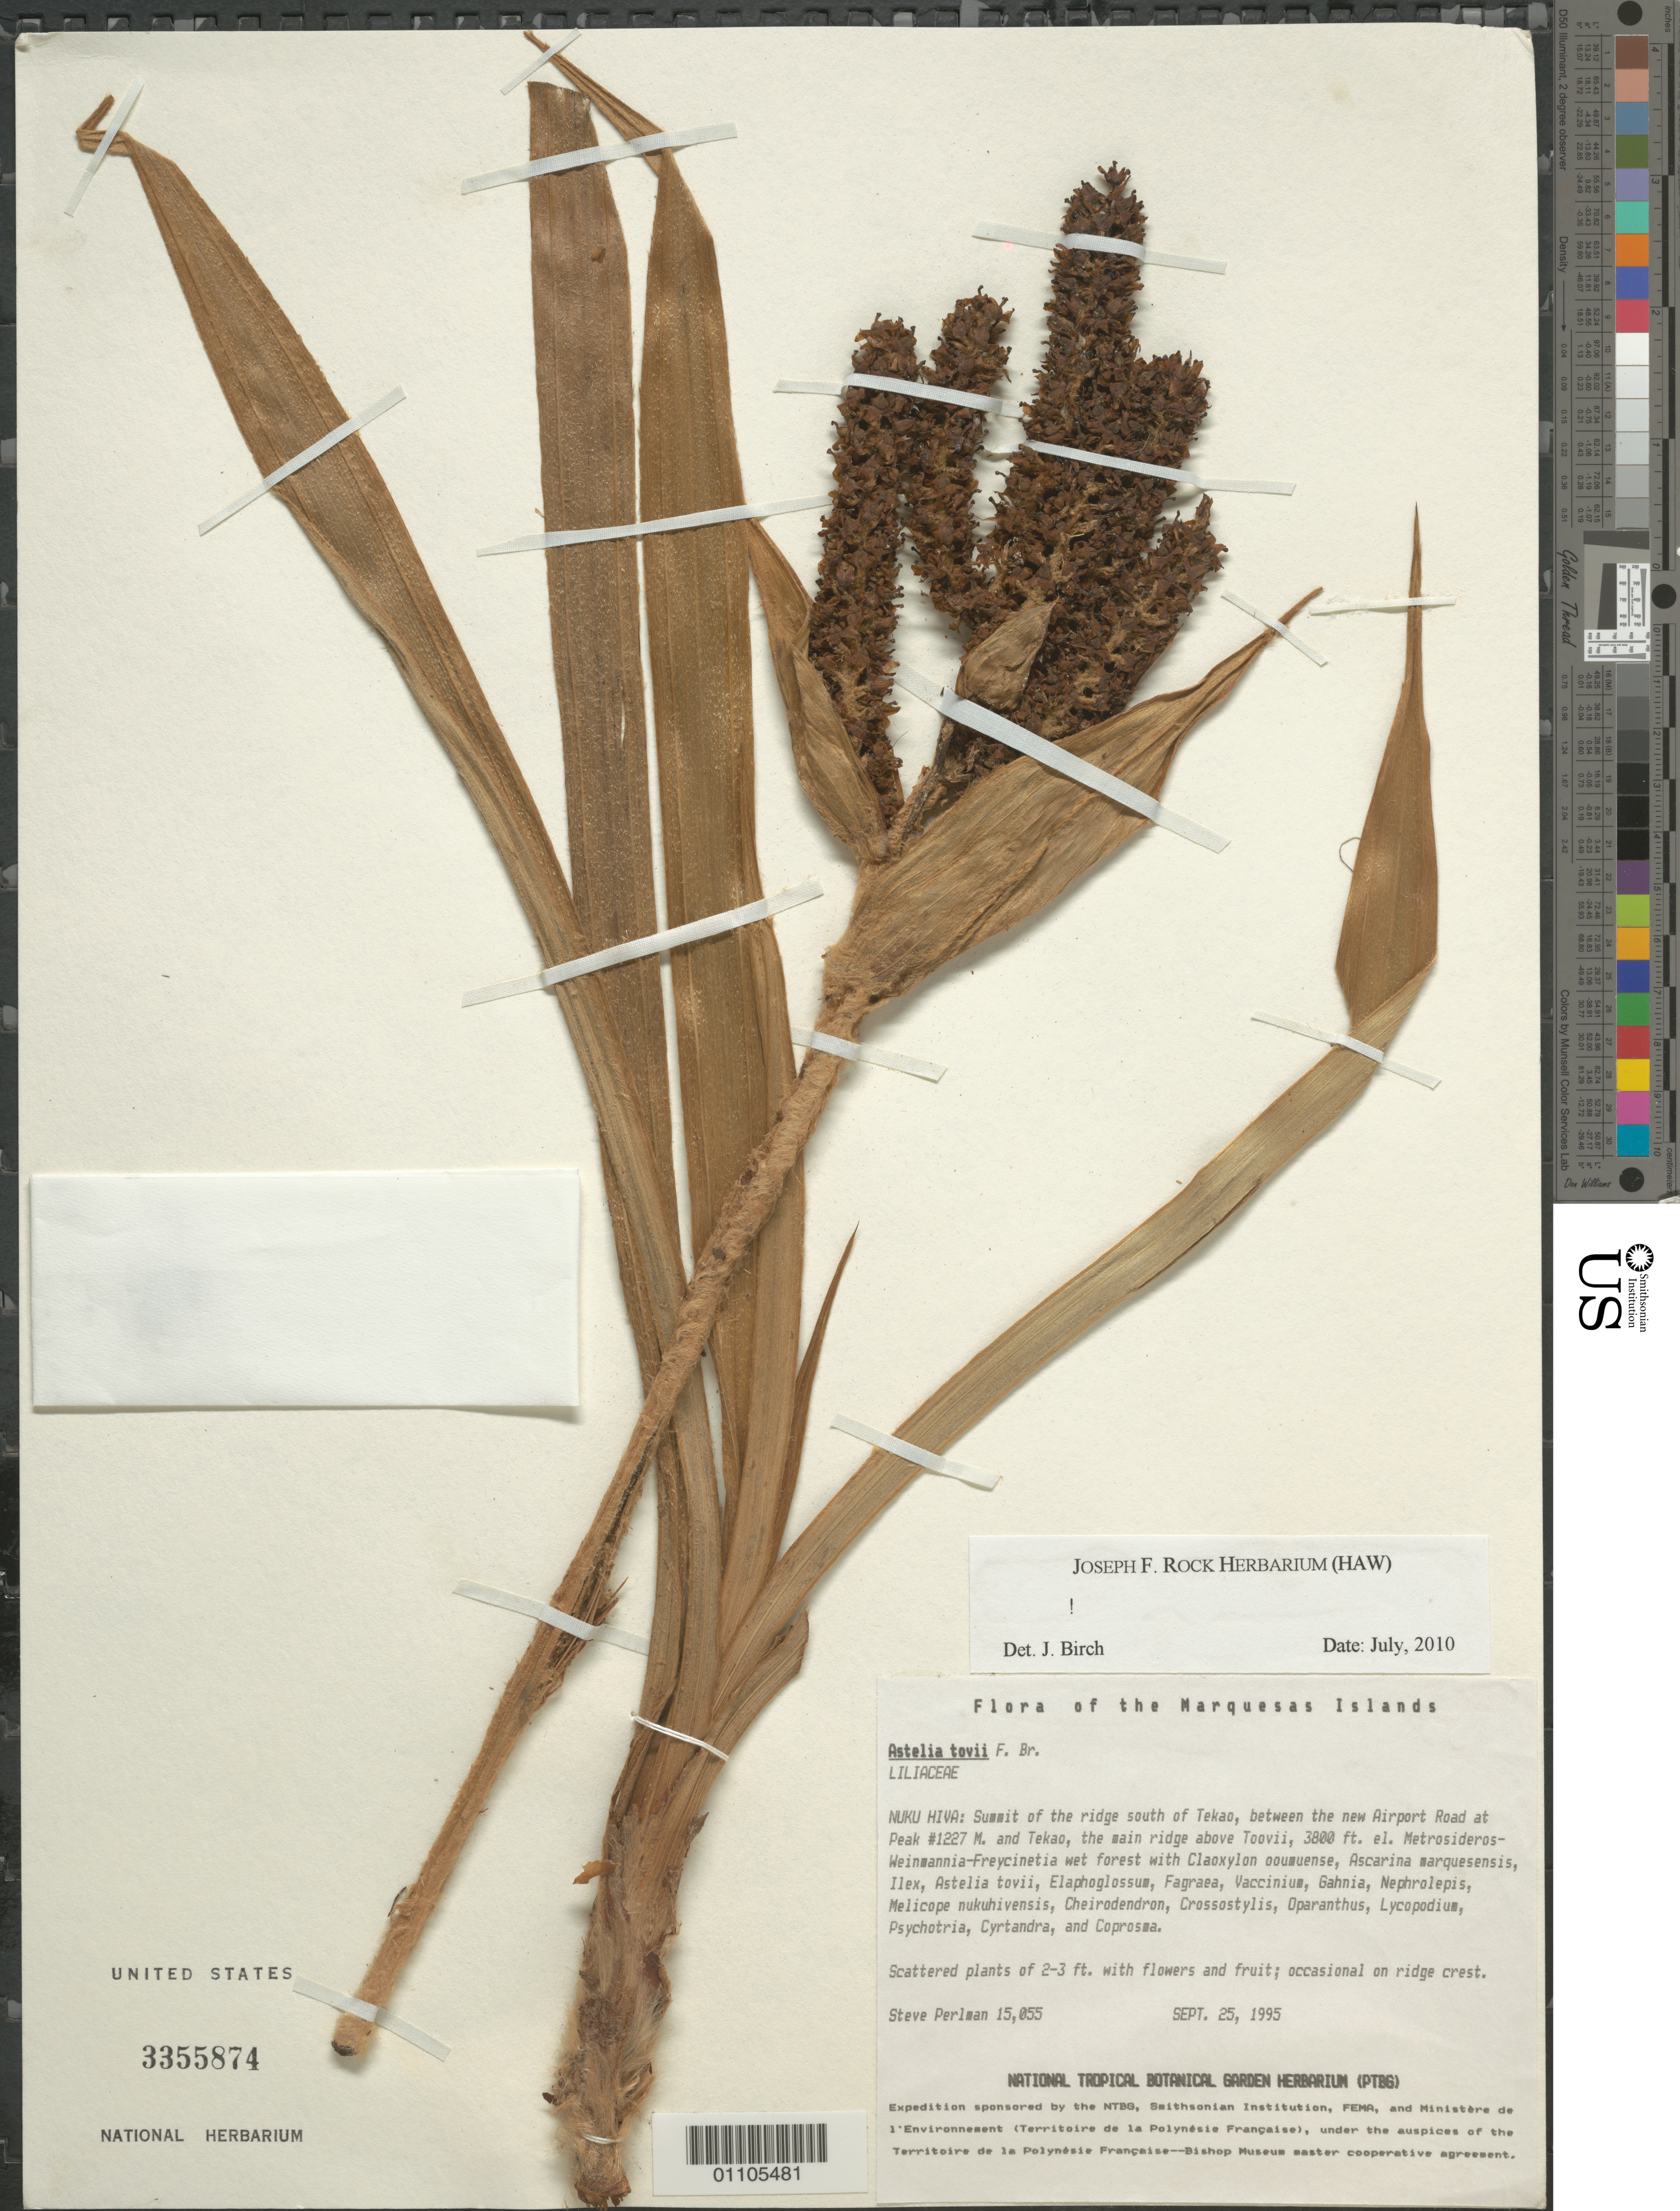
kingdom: Plantae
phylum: Tracheophyta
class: Liliopsida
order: Asparagales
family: Asteliaceae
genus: Astelia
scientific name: Astelia tovii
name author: F. Br.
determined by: Birch, J.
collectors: S. P. Perlman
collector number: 15055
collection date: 1995-09-25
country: French Polynesia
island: Nuku Hiva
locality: summit of ridge S of Tekao, between top New Airport Road at Peak #1227 M. and Tekao, main ridge above Toovii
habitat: In Metrosideros-Weinmannia-Freycinetia wet forest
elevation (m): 1158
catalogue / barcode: US 3355874